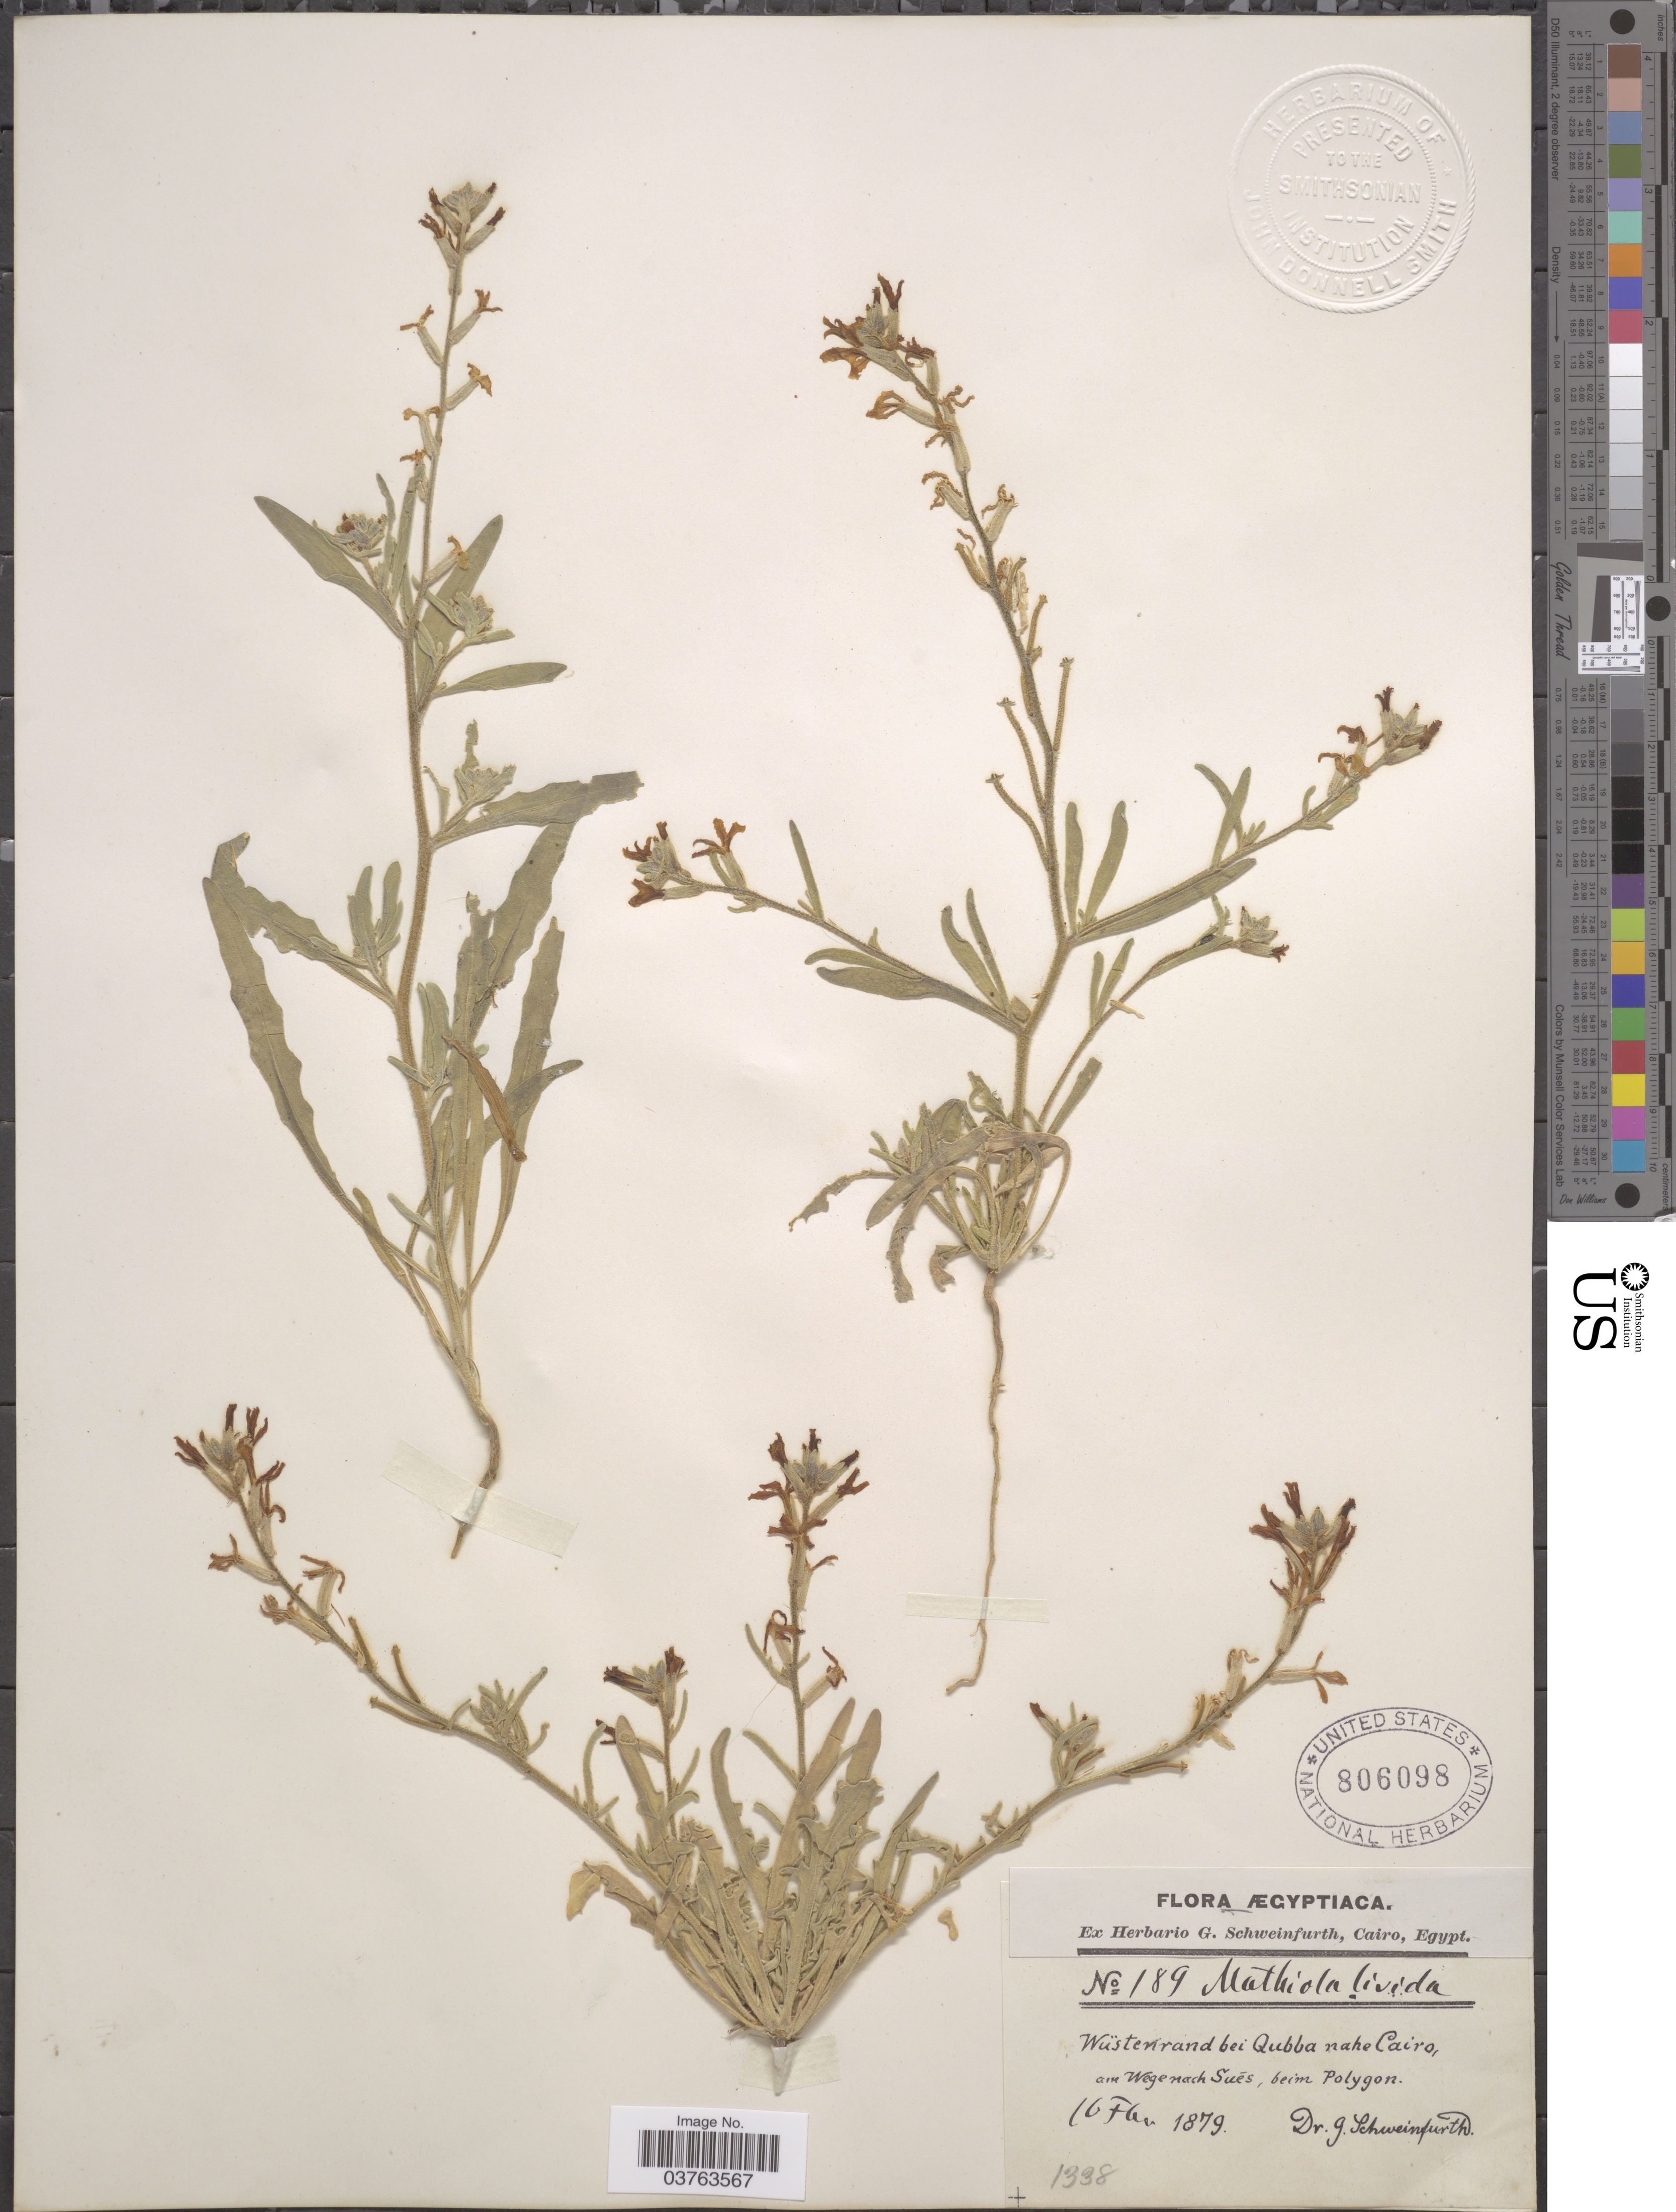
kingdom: Plantae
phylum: Tracheophyta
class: Magnoliopsida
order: Brassicales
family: Brassicaceae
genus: Matthiola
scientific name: Matthiola livida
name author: (Delile) DC.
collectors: G. A. Schweinfurth (herbarium)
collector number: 189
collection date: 1879-02-16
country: Egypt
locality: Ægyptiaca. Wüstenrand bei Qubba nahe Cairo, am Wege nach Sués, beim Polygon.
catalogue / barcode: US 806098